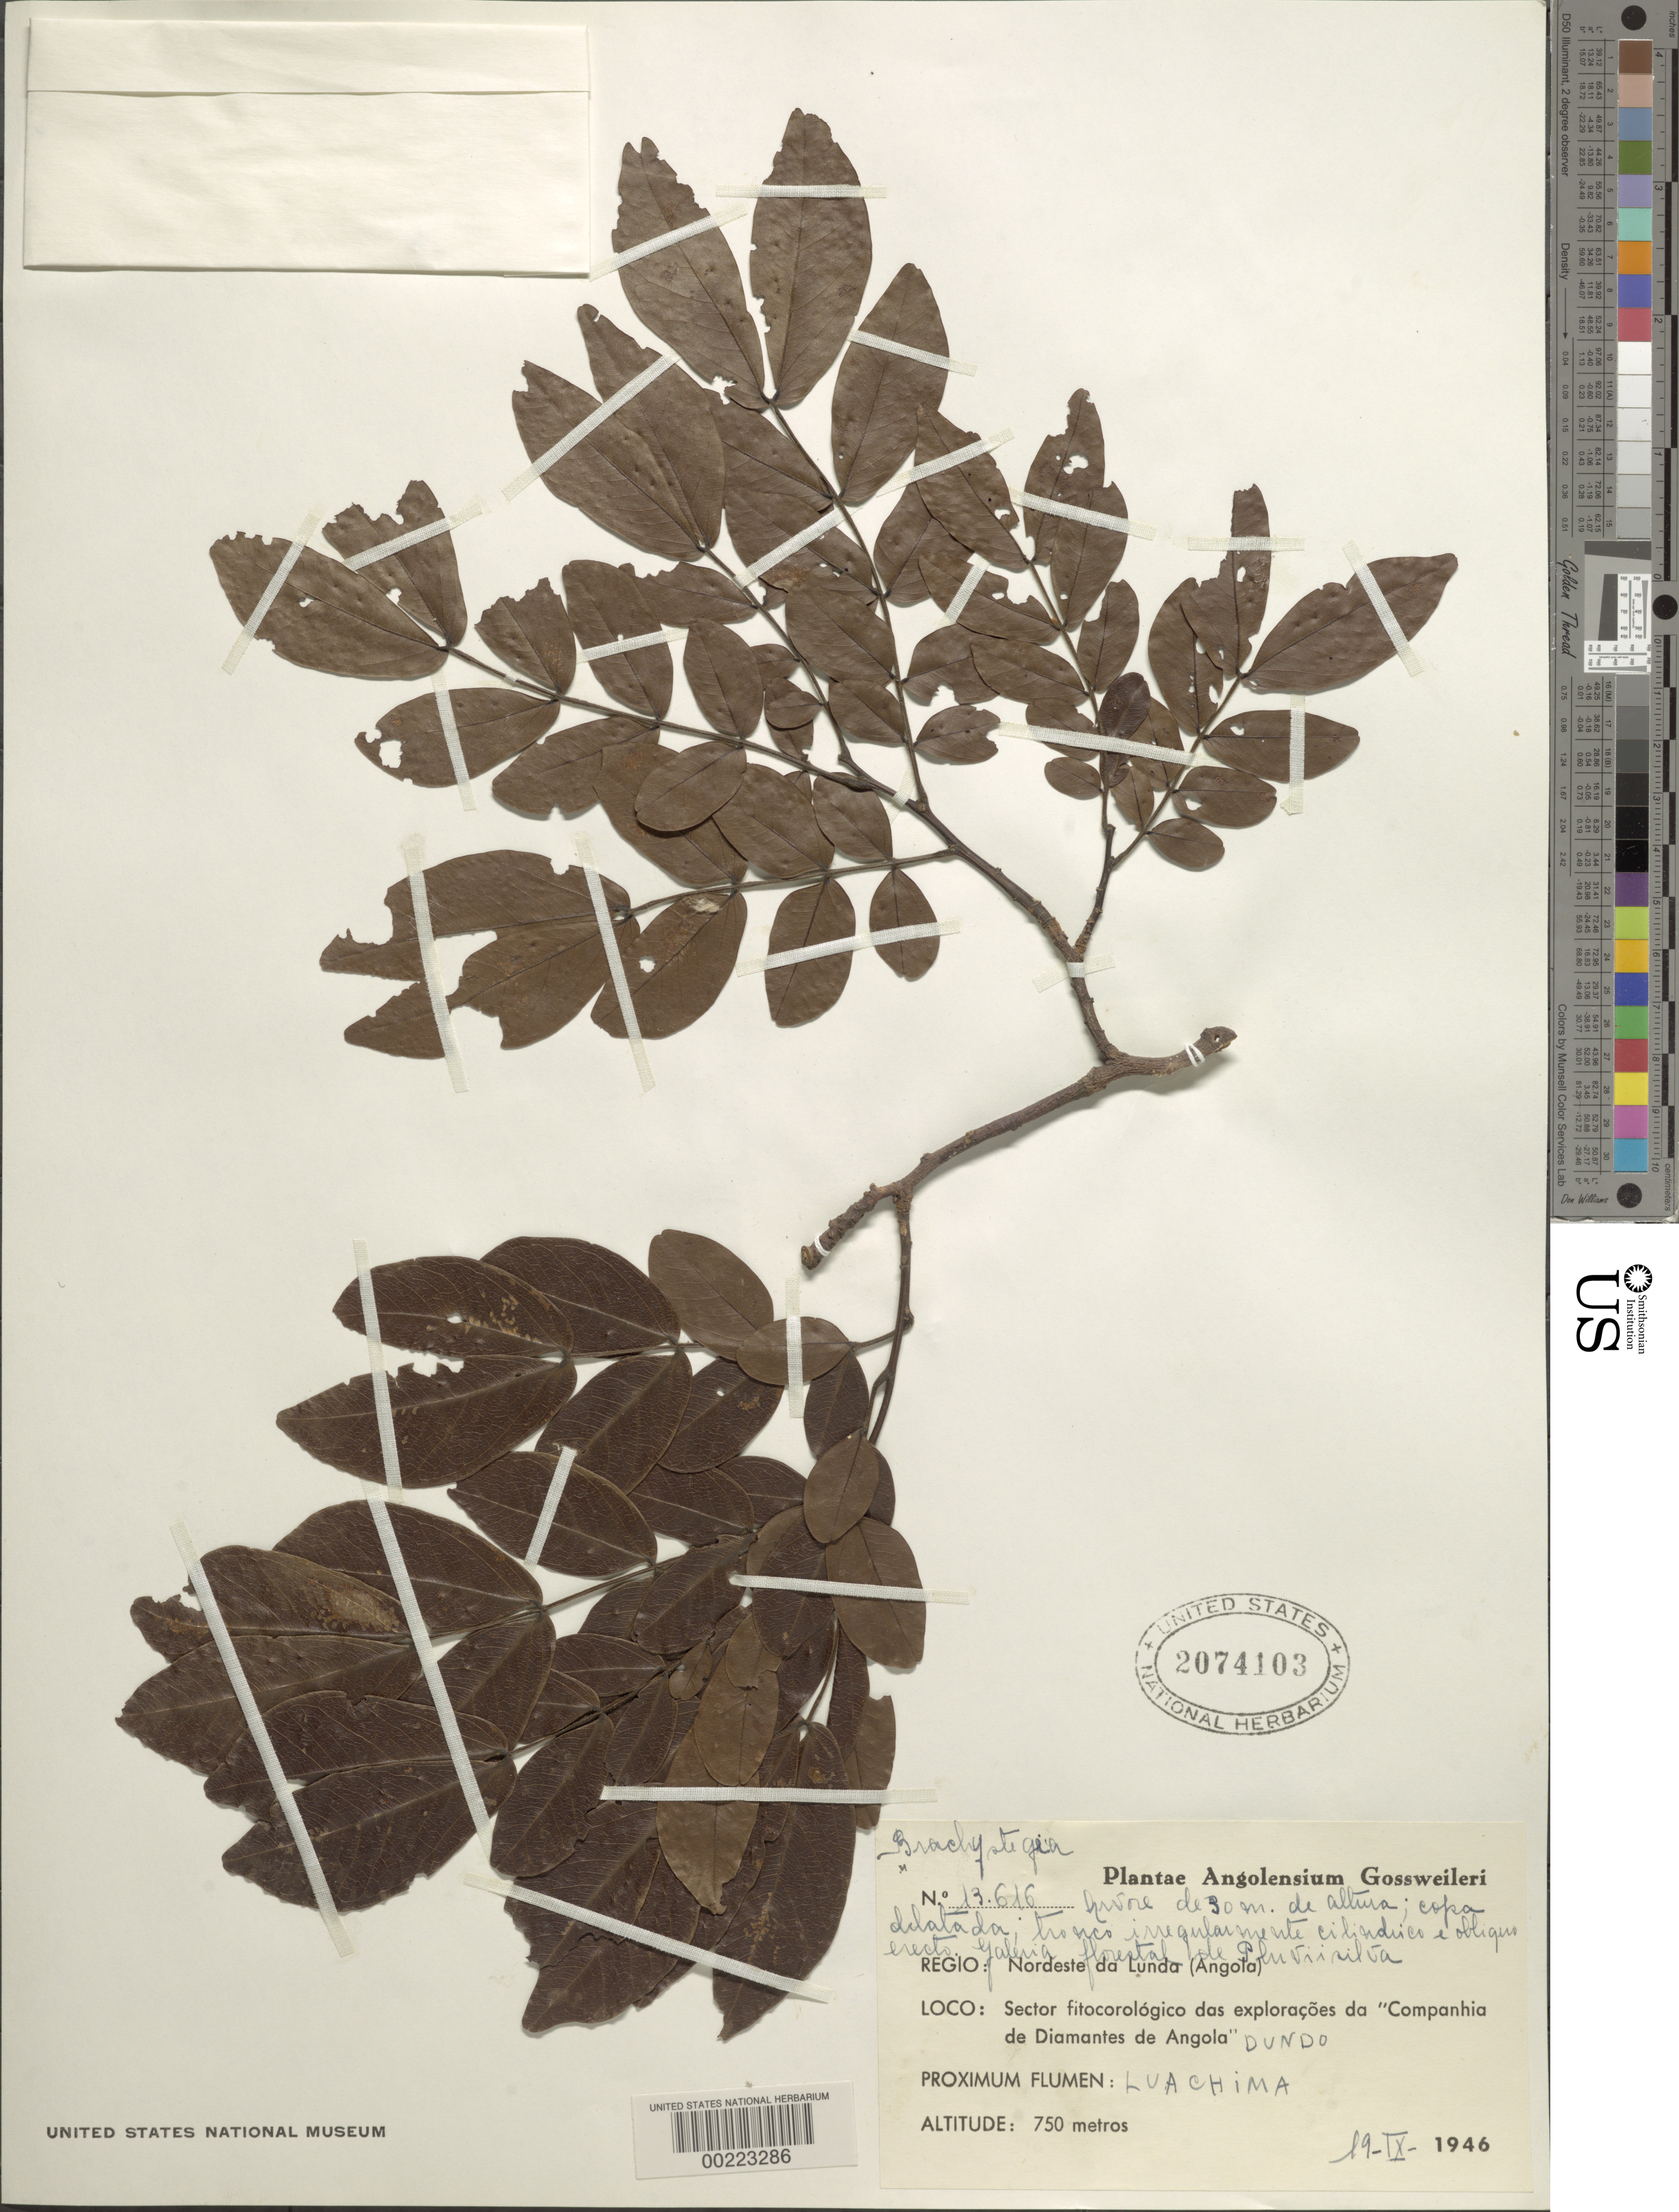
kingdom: Plantae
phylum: Tracheophyta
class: Magnoliopsida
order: Fabales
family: Fabaceae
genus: Brachystegia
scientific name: Brachystegia sp.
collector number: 13616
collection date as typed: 19 Sep 1946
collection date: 1946-09-19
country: Angola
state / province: Lunda Norte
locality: NE of Lunda; Dundo; near Luachimo River; in gallery woods of Pluviilignosa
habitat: Gallery woods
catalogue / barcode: US 2074103